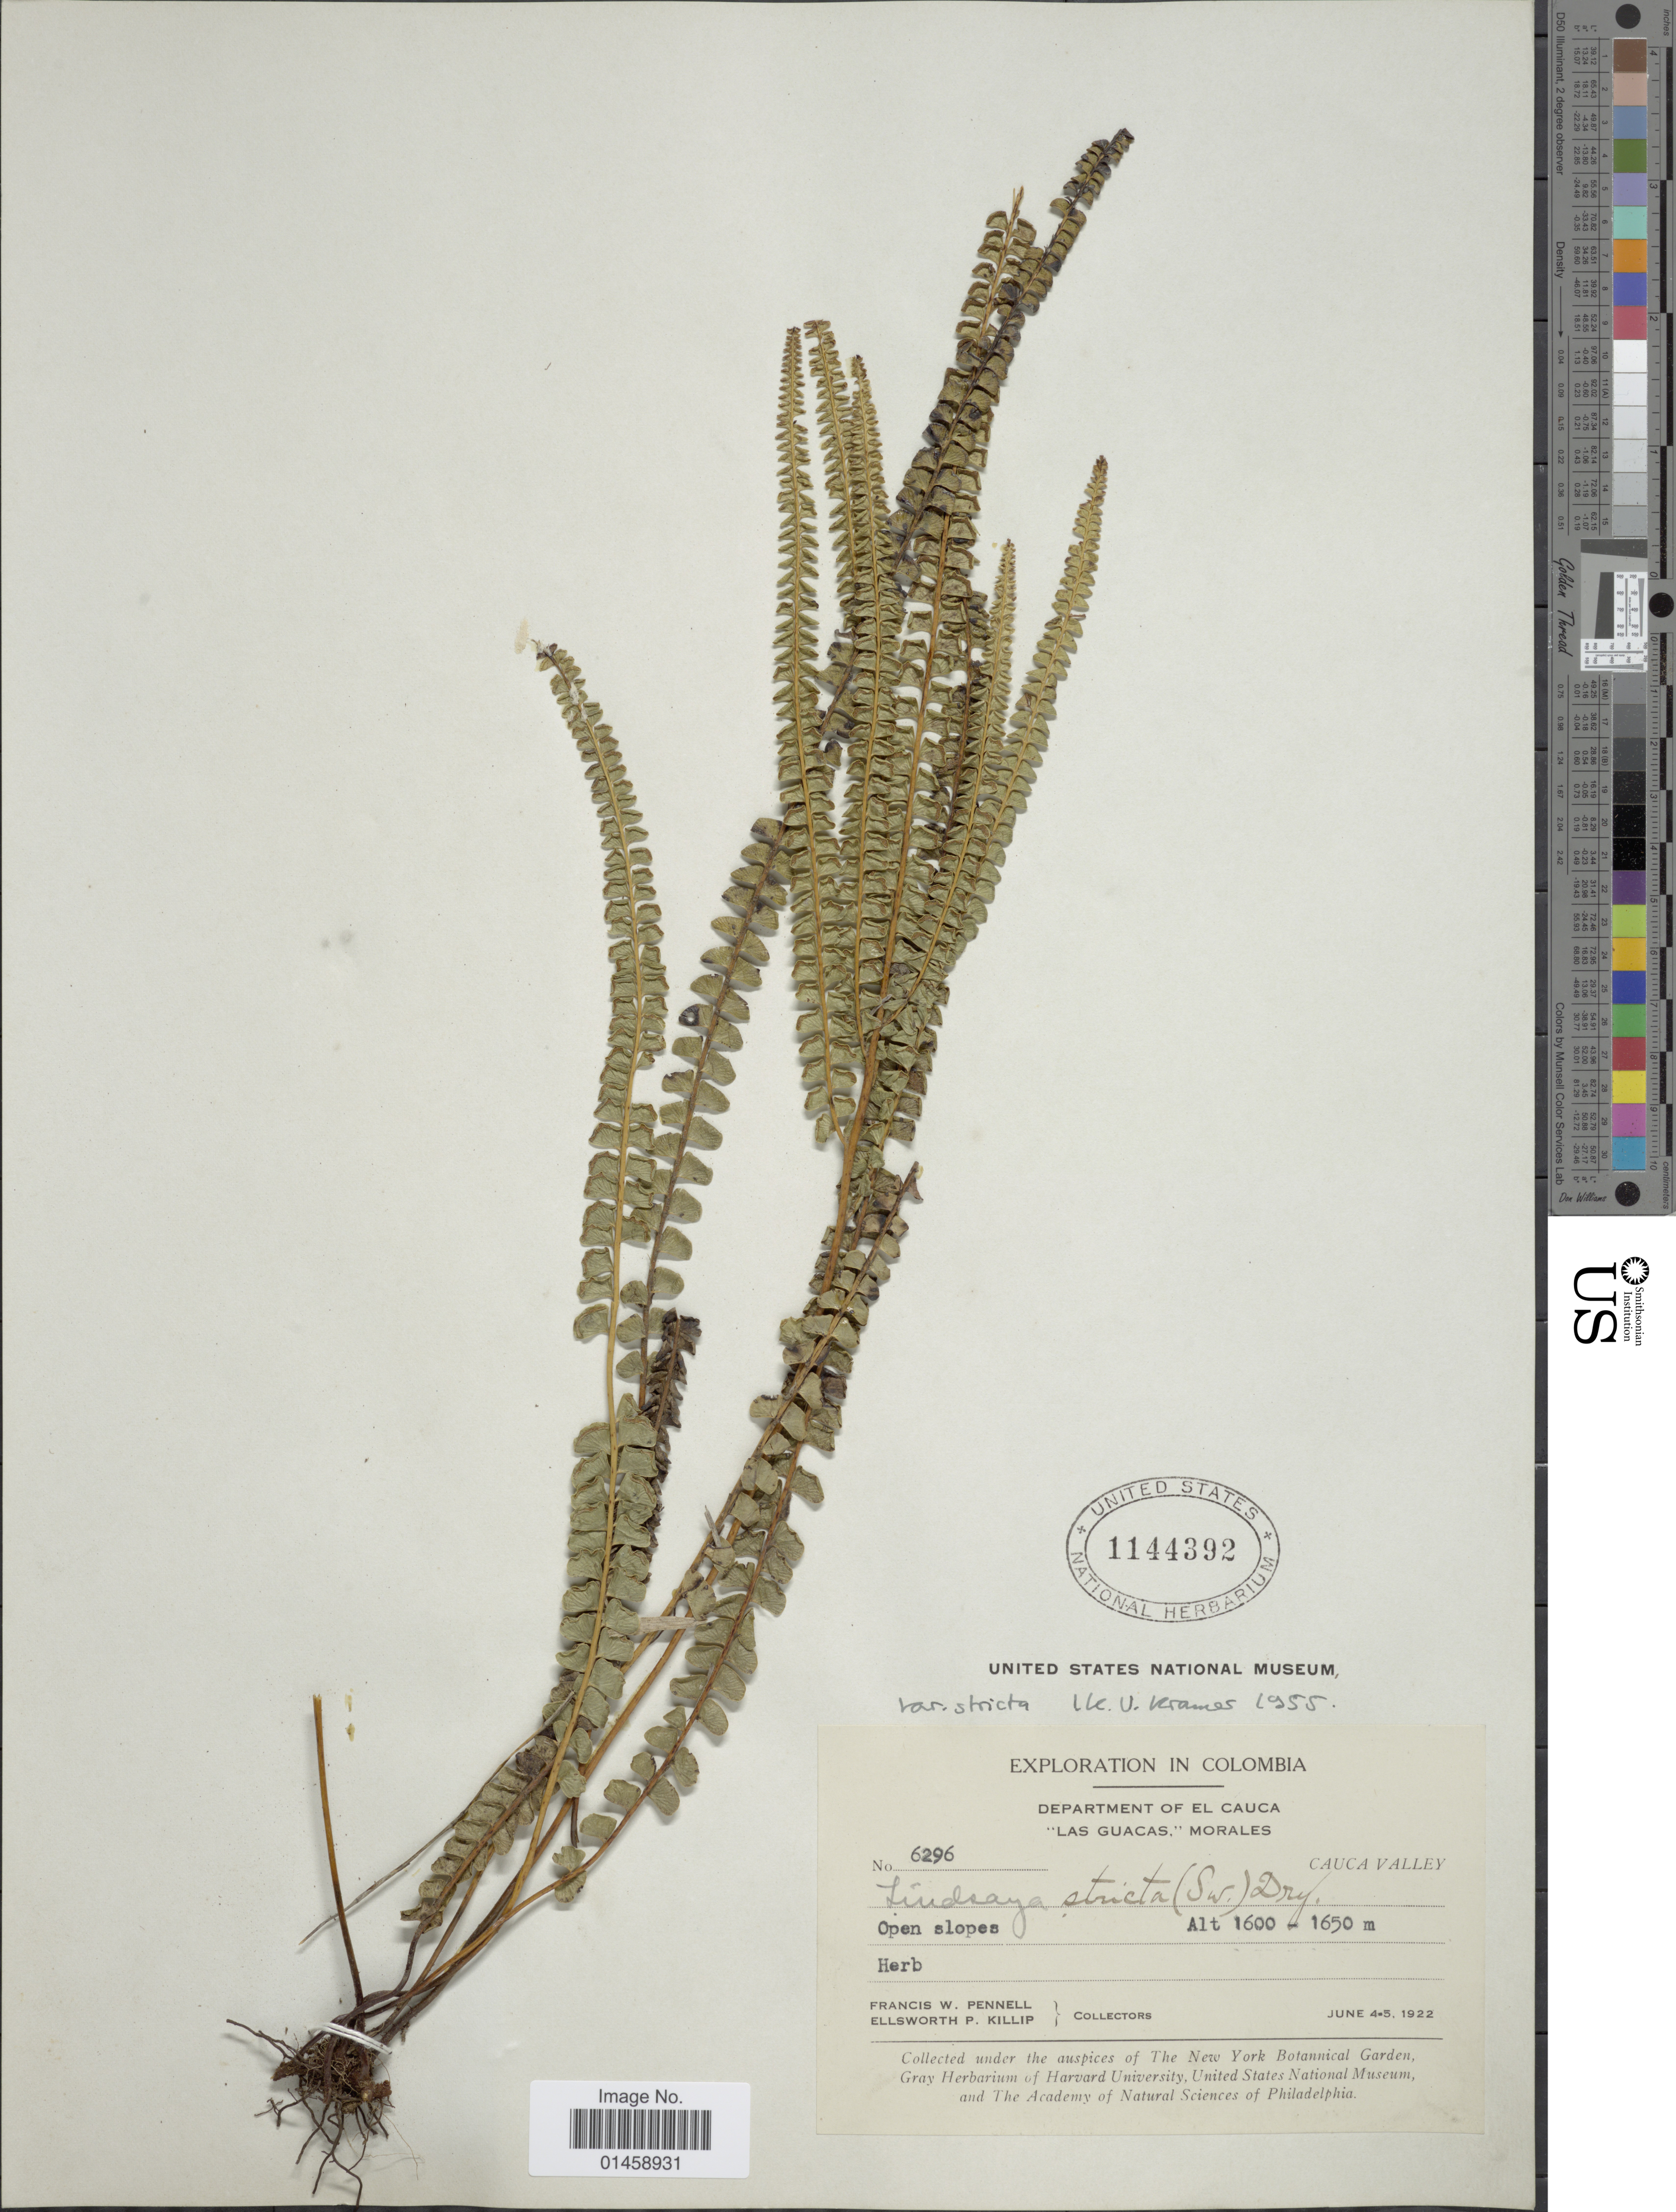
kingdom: Plantae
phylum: Tracheophyta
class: Polypodiopsida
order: Polypodiales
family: Lindsaeaceae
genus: Lindsaea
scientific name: Lindsaea stricta f. stricta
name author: (Sw.) Dryand.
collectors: F. W. Pennell & E. P. Killip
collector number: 6296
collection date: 1922-06-04/1922-06-05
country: Colombia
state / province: Valle del Cauca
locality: Las Guacas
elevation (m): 1600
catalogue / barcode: US 1144392